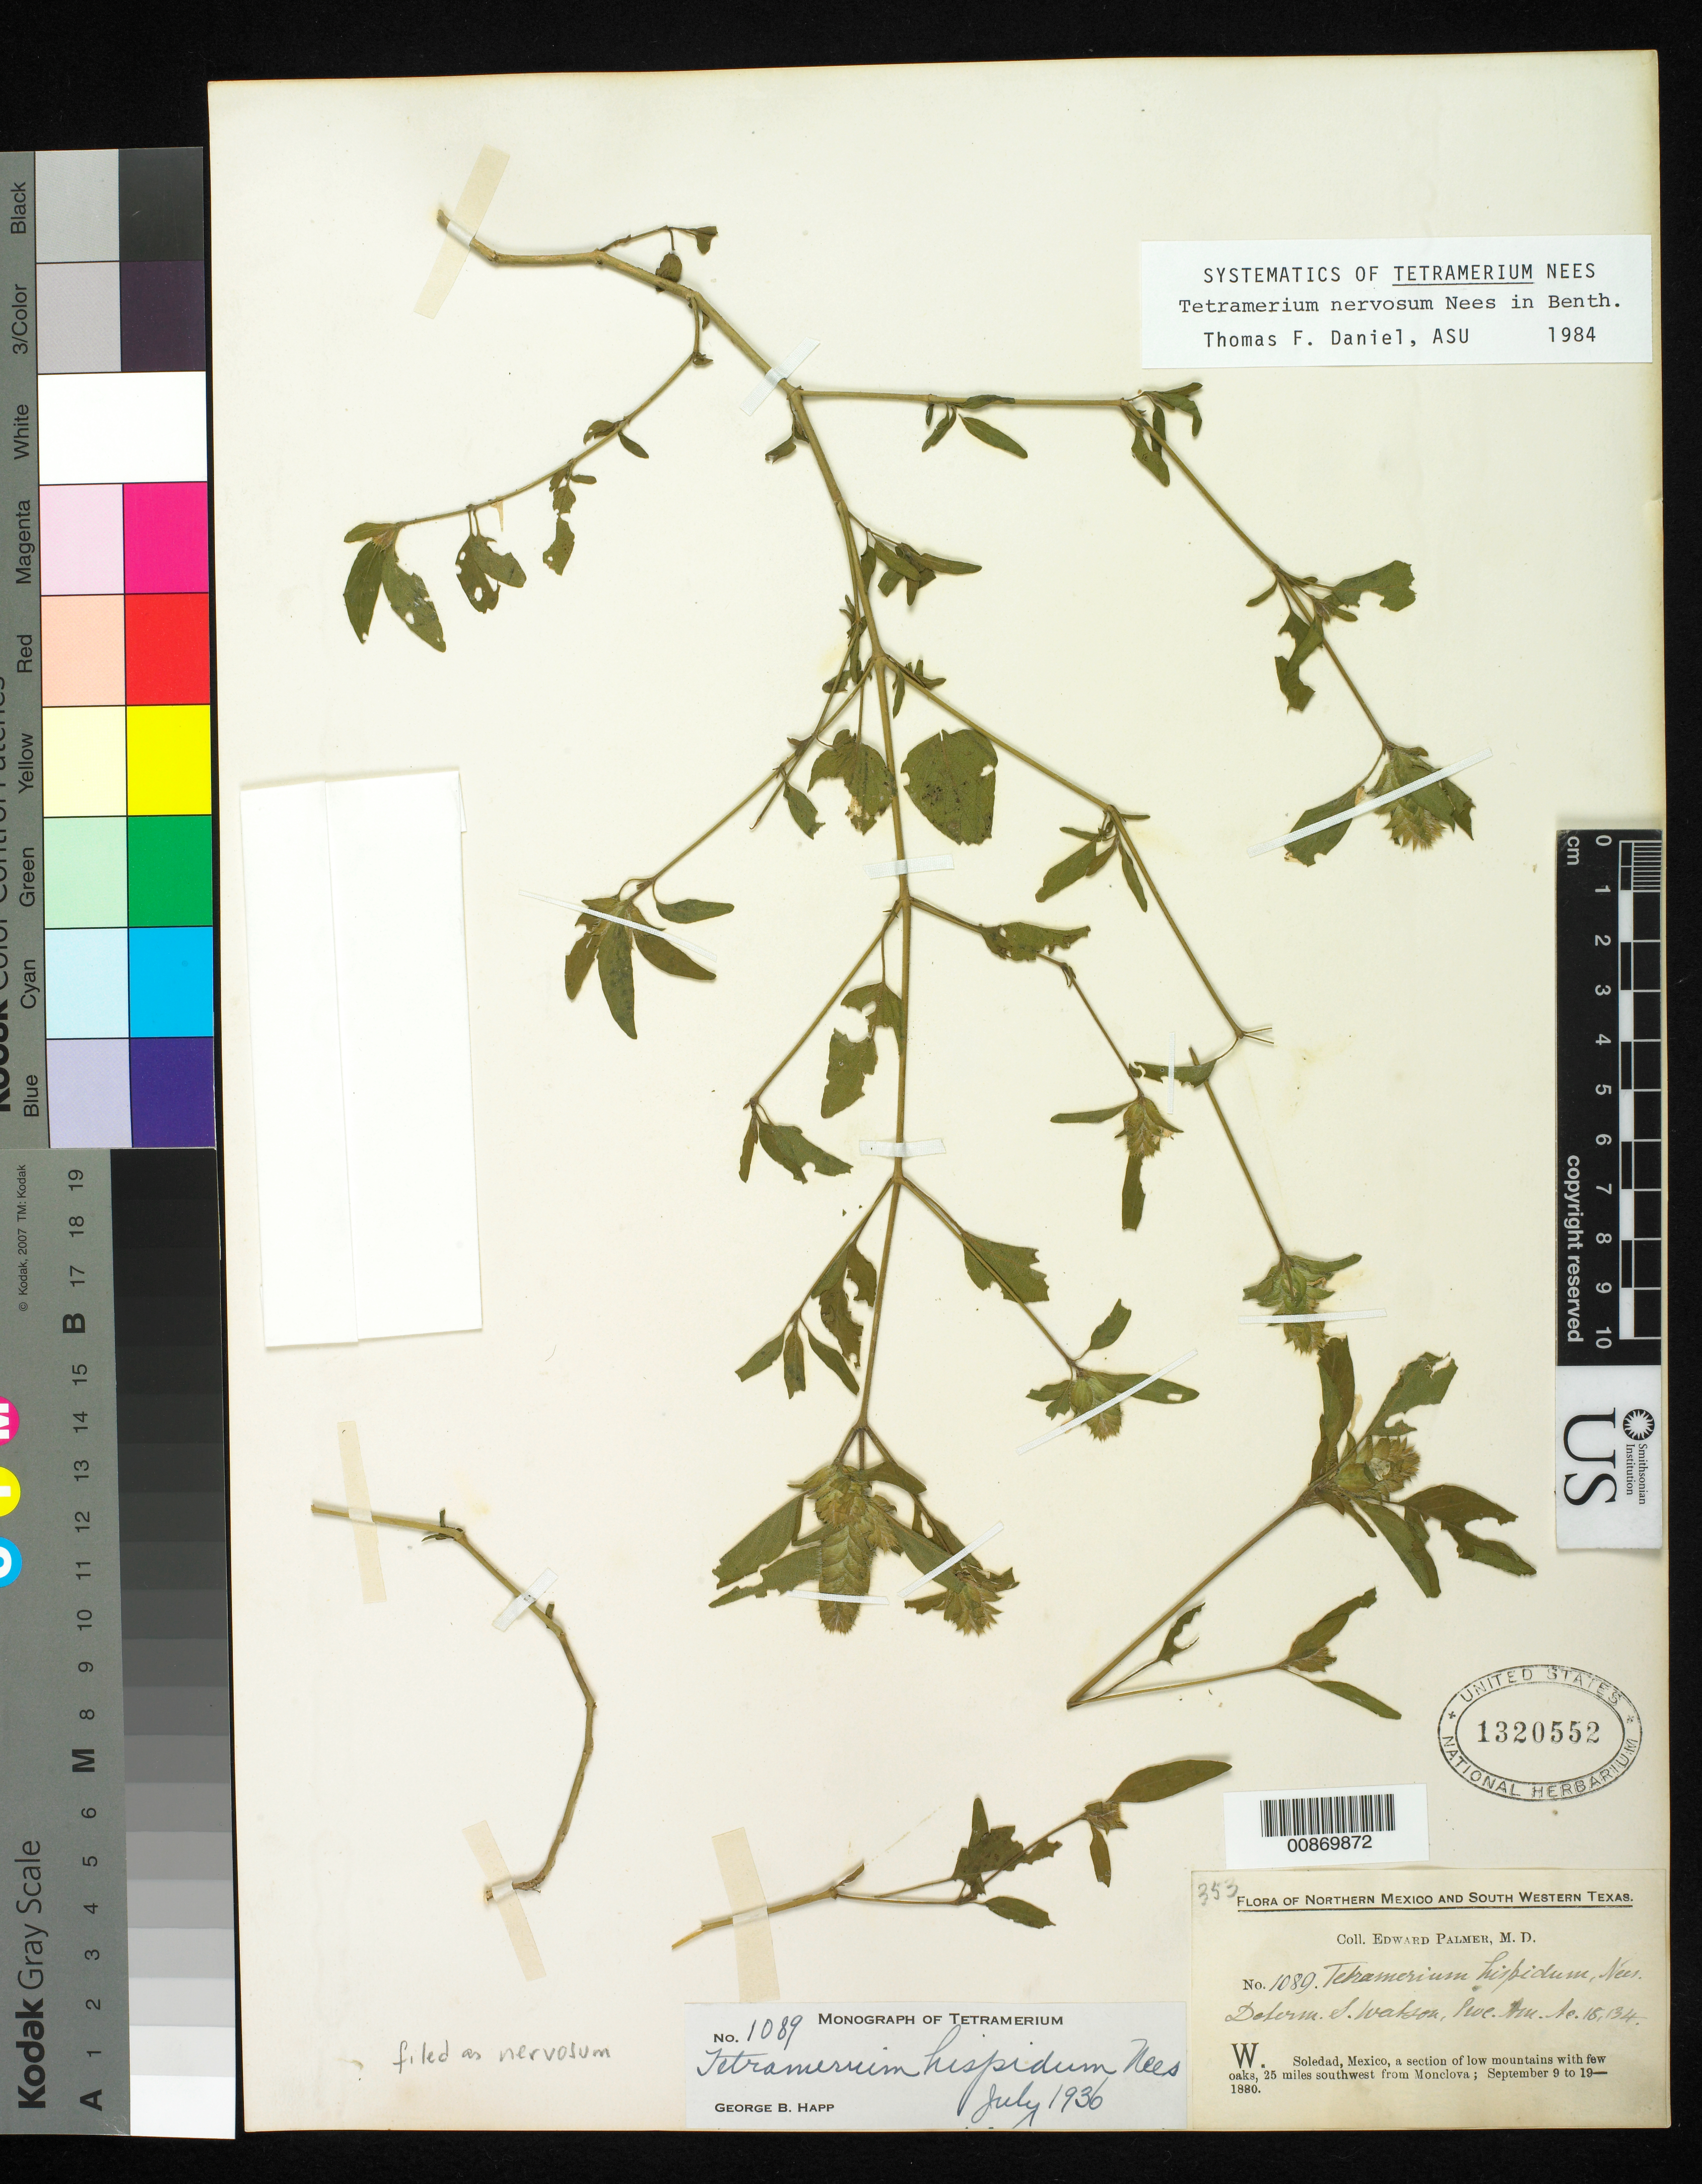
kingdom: Plantae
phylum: Tracheophyta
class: Magnoliopsida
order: Lamiales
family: Acanthaceae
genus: Tetramerium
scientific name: Tetramerium nervosum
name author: Nees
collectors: E. Palmer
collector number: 1089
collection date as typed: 09 Sep 1880 to 19 Sep 1880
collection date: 1880-09-09/1880-09-19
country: Mexico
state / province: Coahuila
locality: W. Soledad, 25 miles southwest from Monclova, Coahuila.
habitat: A section of low mountains with few oaks.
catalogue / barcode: US 1320552